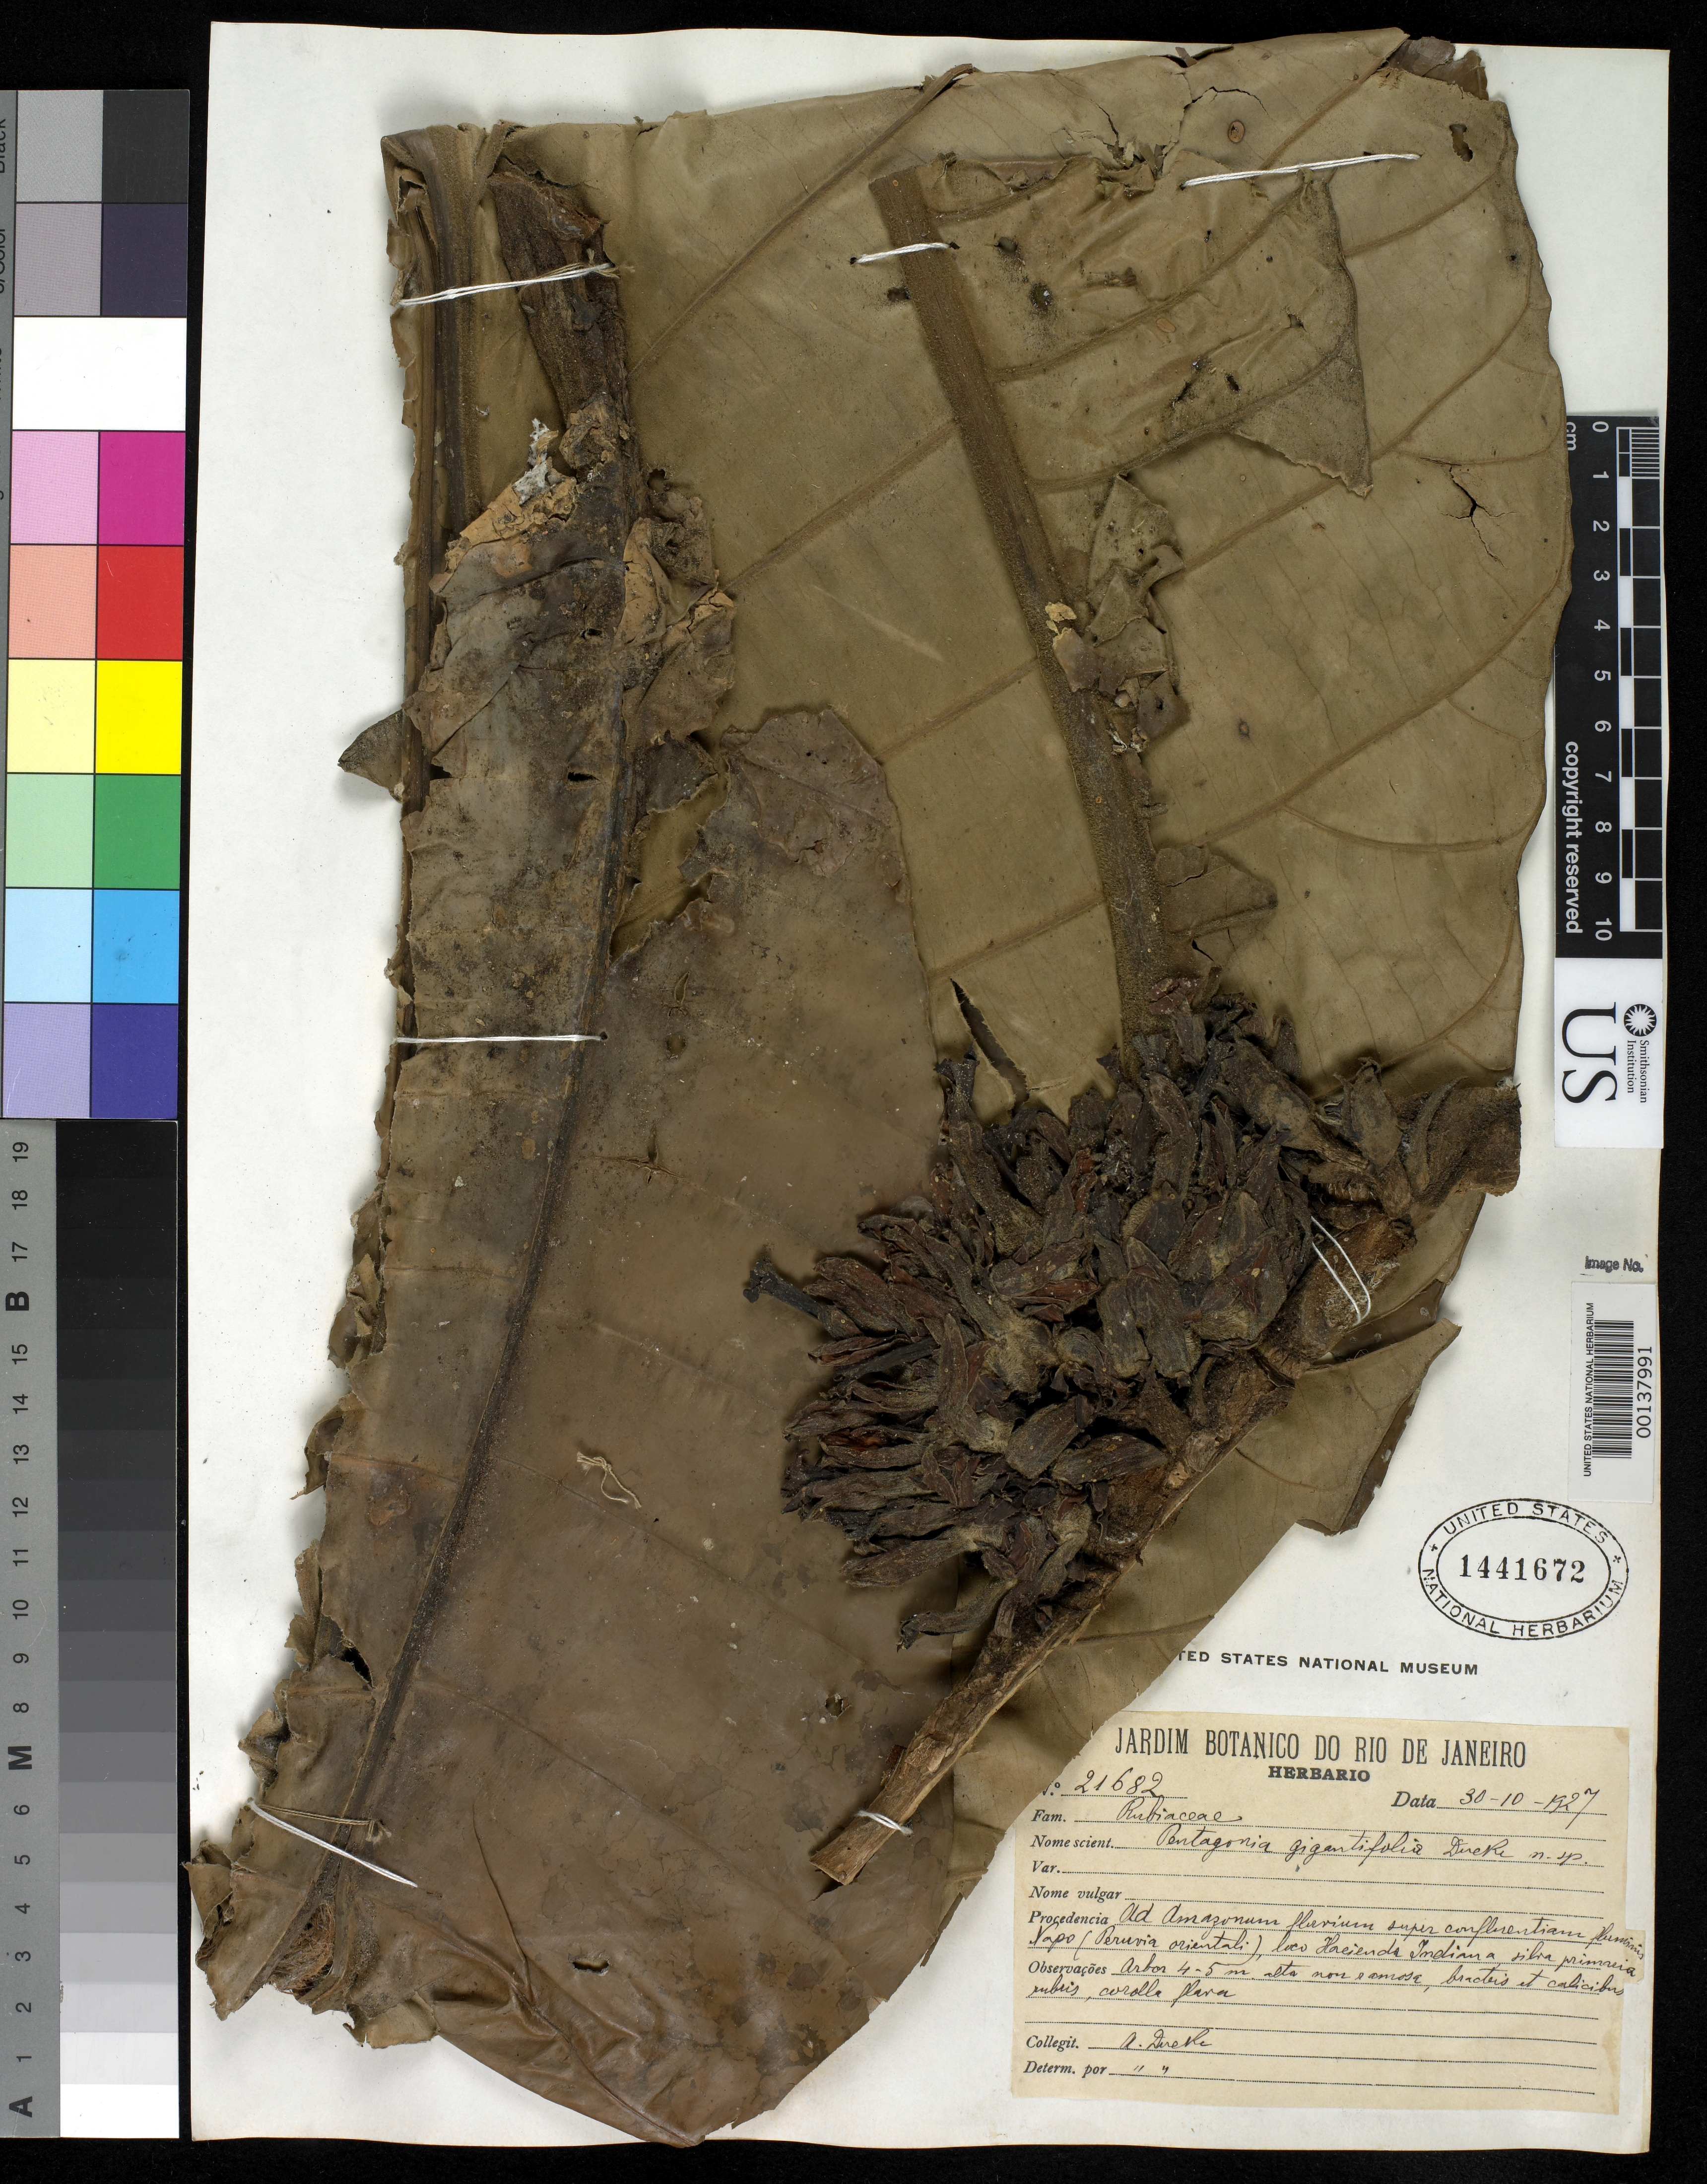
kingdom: Plantae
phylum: Tracheophyta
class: Magnoliopsida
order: Gentianales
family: Rubiaceae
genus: Pentagonia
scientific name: Pentagonia gigantifolia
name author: Ducke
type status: Isotype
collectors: A. Ducke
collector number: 21682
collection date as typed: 30 Oct 1927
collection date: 1927-10-30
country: Brazil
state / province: Amazonas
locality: Napo, Peruvia Oriental, Los Hacienda Indiana.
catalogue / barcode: US 1441672